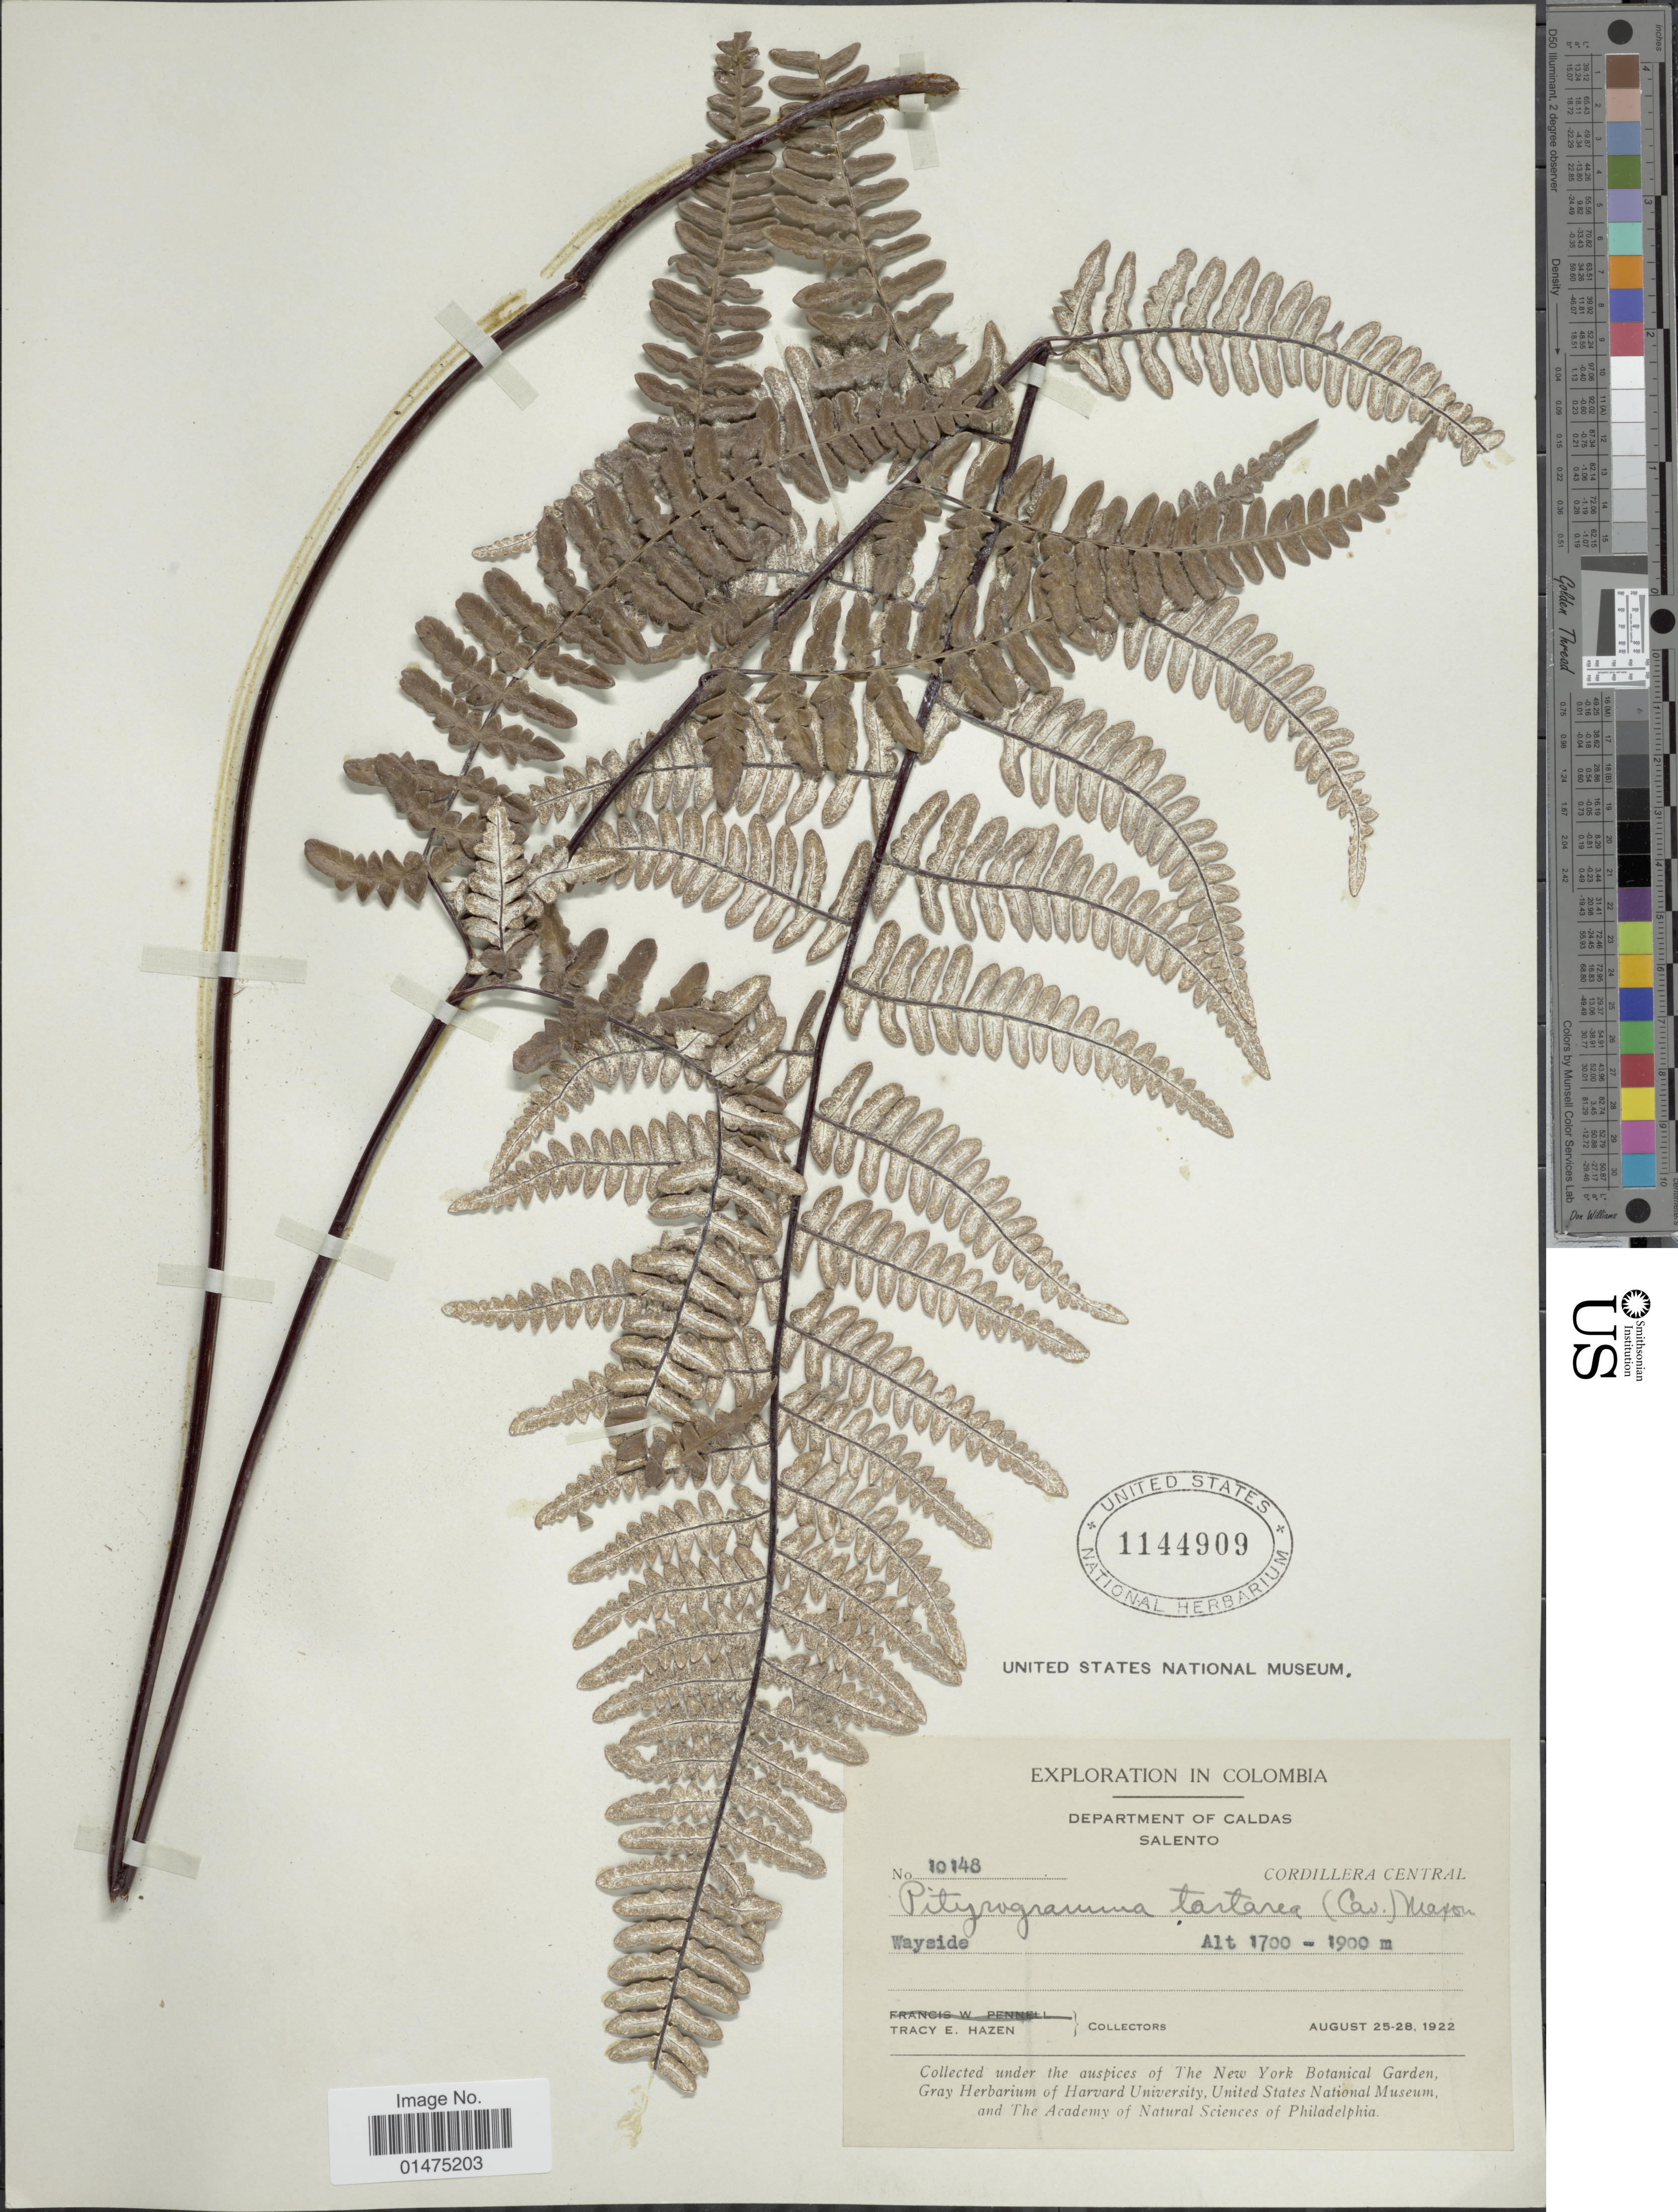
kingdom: Plantae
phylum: Tracheophyta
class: Polypodiopsida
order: Polypodiales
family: Pteridaceae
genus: Pityrogramma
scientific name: Pityrogramma tartarea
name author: (Cav.) Maxon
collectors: T. E. Hazen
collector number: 10148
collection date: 1922-08-25/1922-08-28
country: Colombia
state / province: Caldas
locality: Salento, Cordillera Central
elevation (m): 1700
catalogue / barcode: US 1144909